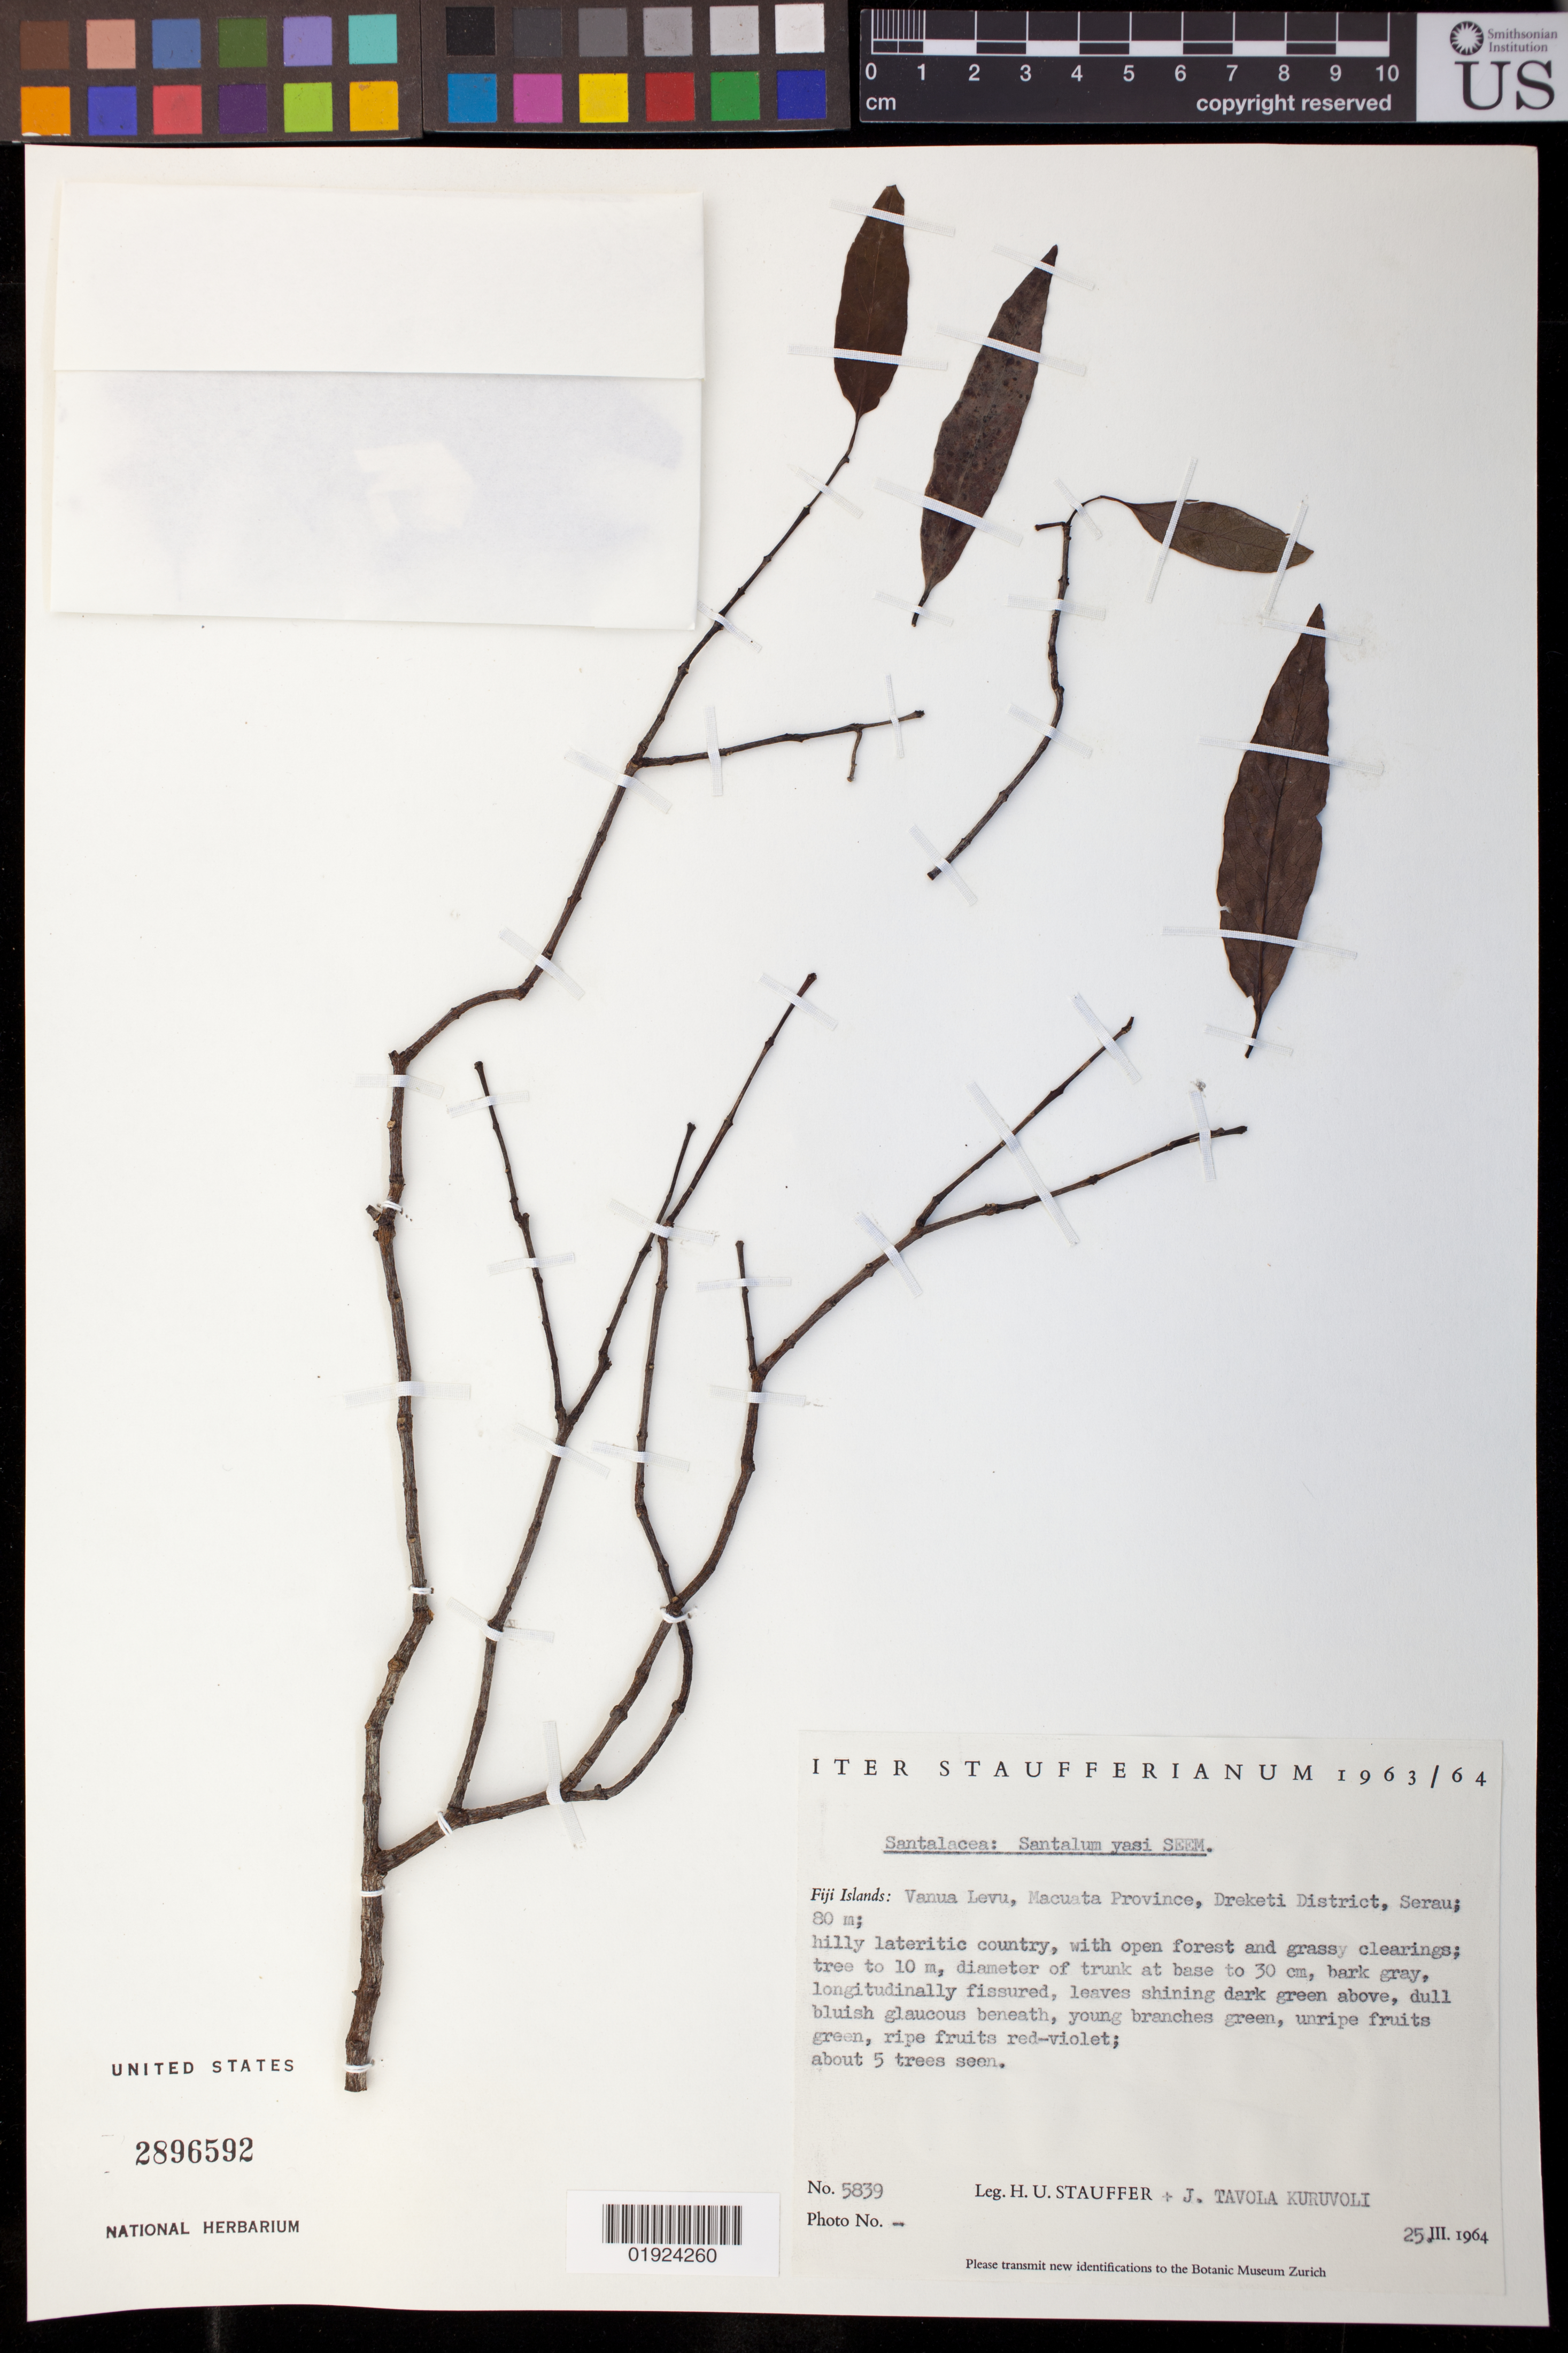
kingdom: Plantae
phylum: Tracheophyta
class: Magnoliopsida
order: Santalales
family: Santalaceae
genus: Santalum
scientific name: Santalum yasi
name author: Seem.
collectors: H. U. Stauffer & J. Kuruvoli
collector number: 5839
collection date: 1964-03-25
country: Fiji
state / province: Northern Territory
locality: Vanua Levu, Macuata Province, Dreketi District, Serau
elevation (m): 80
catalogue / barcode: US 2896592